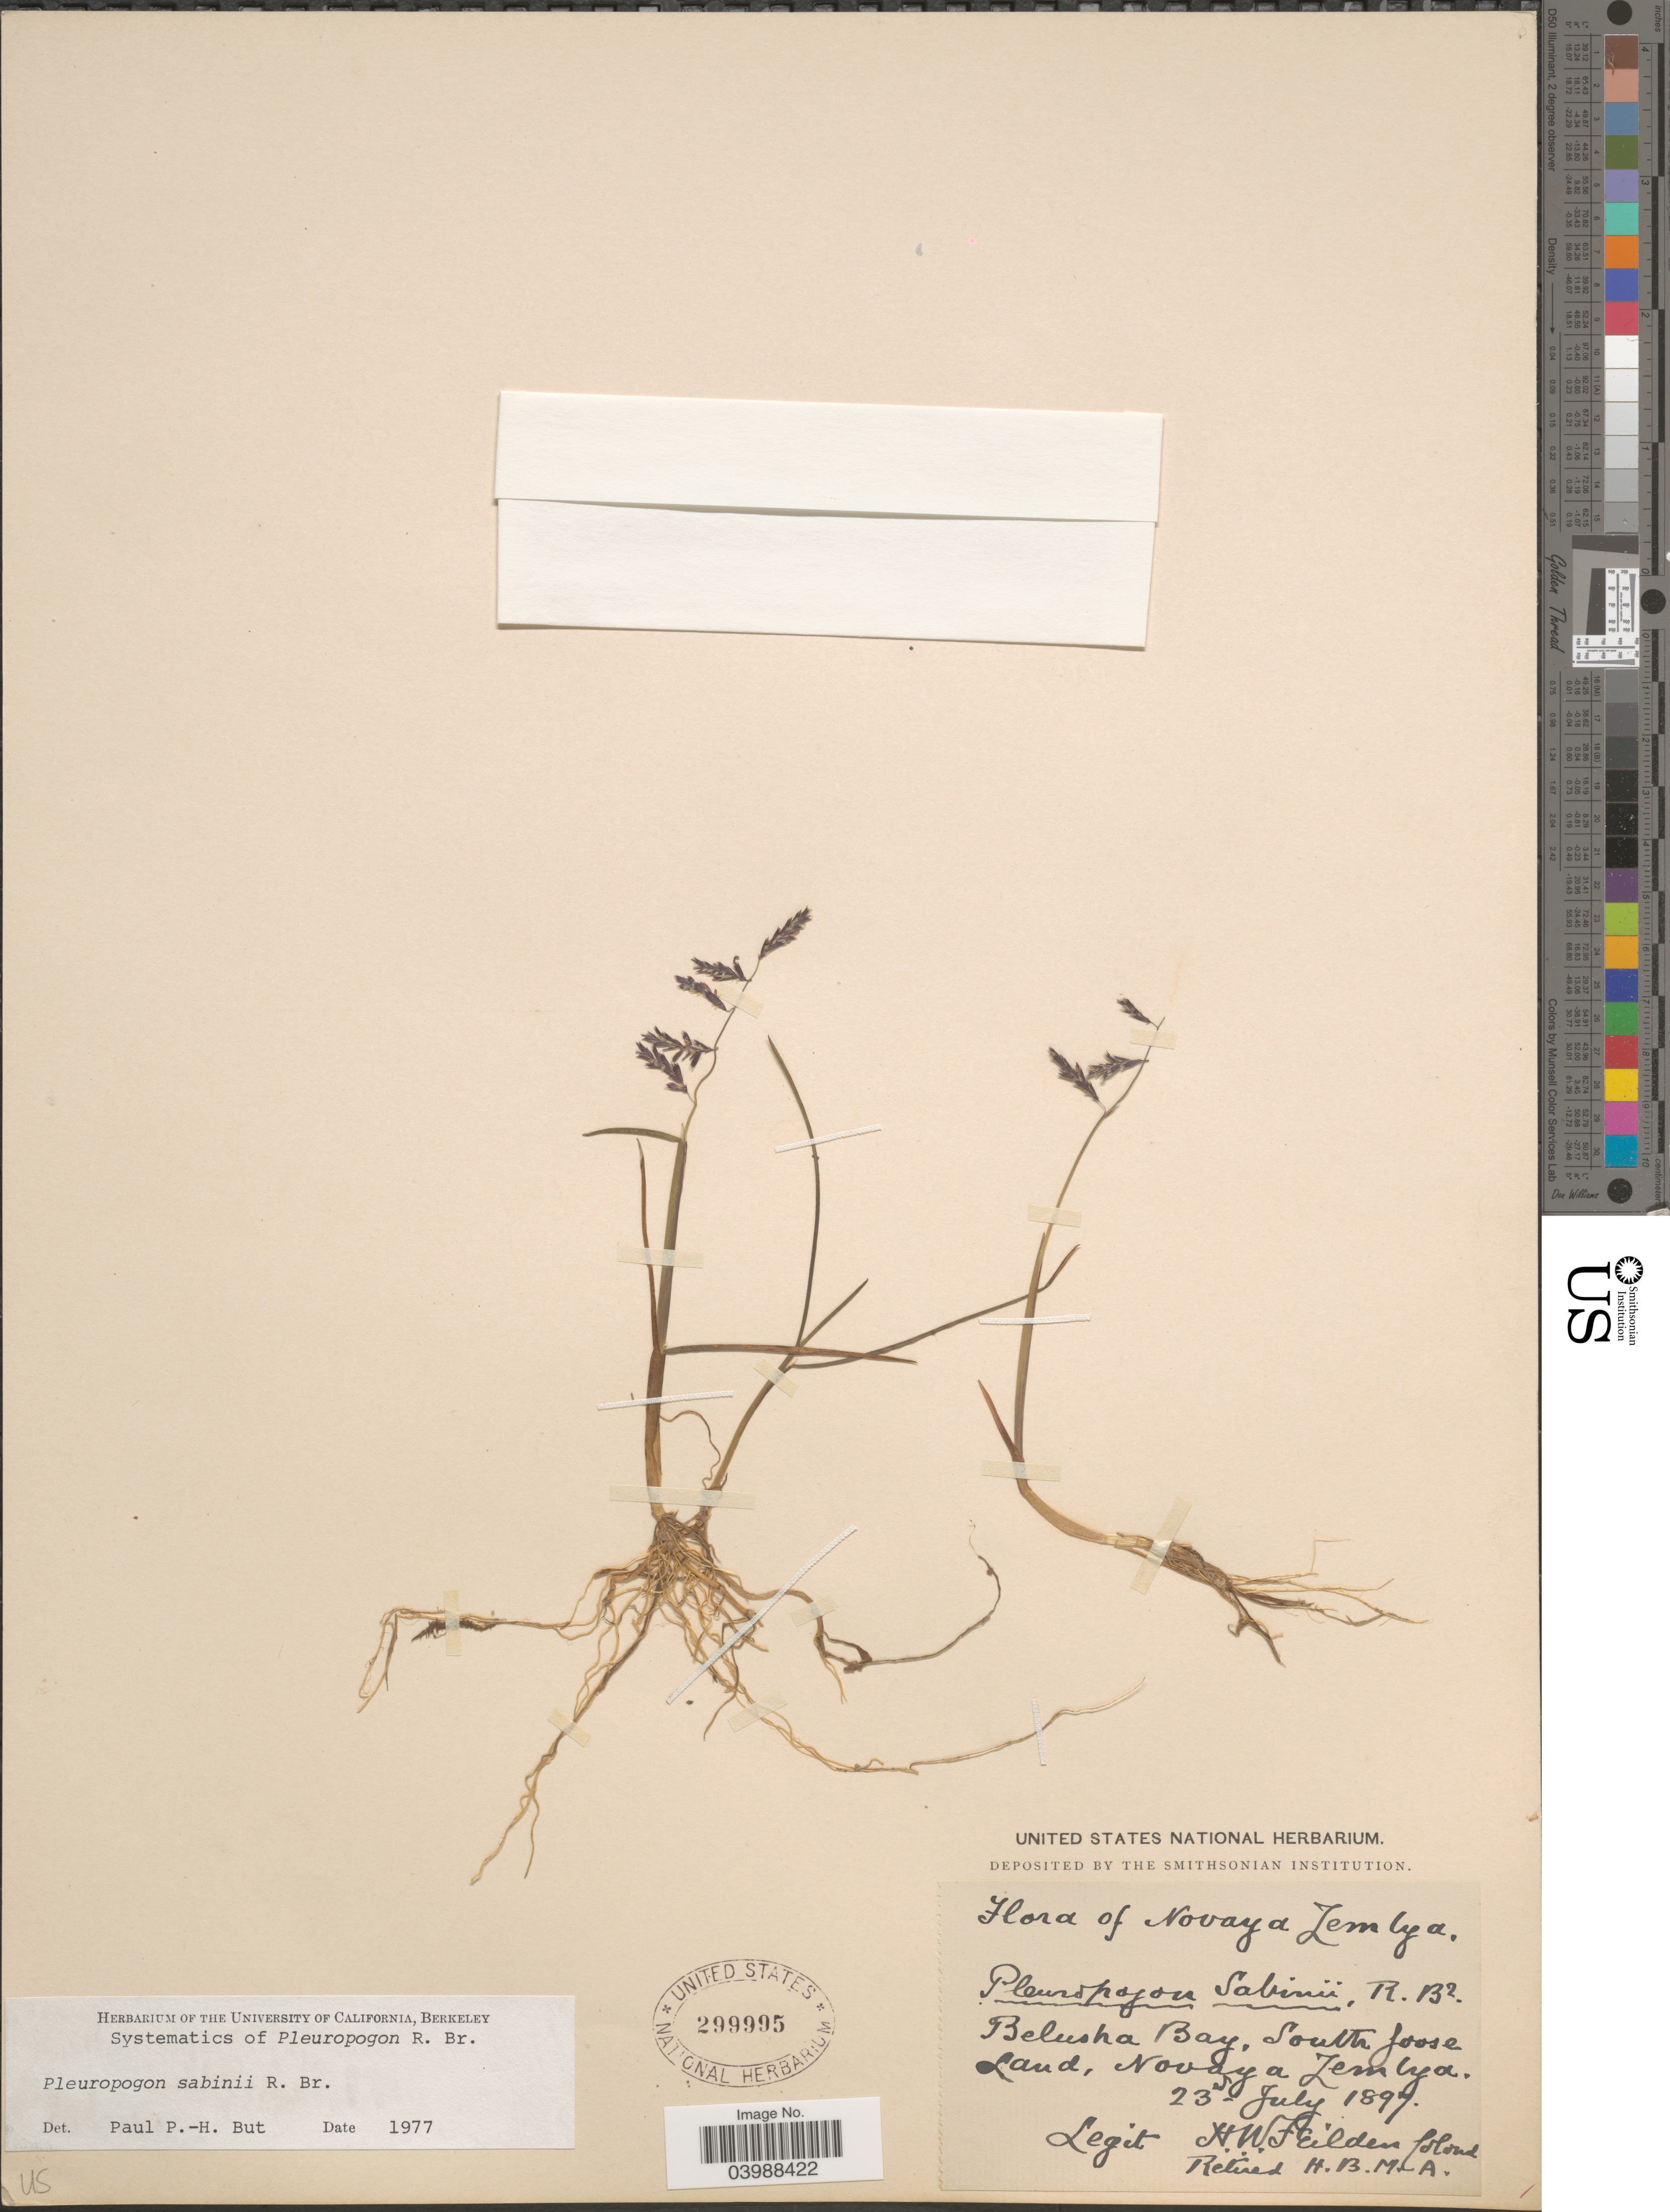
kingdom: Plantae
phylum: Tracheophyta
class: Liliopsida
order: Poales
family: Poaceae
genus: Pleuropogon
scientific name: Pleuropogon sabinei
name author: R. Br.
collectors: H. Feilden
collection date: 1897-07-23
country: Russian Federation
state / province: Arkhangelsk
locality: Novaya Zemlya. Belusha Bay, South foose Land, Novaya Zemlya.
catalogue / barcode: US 299995